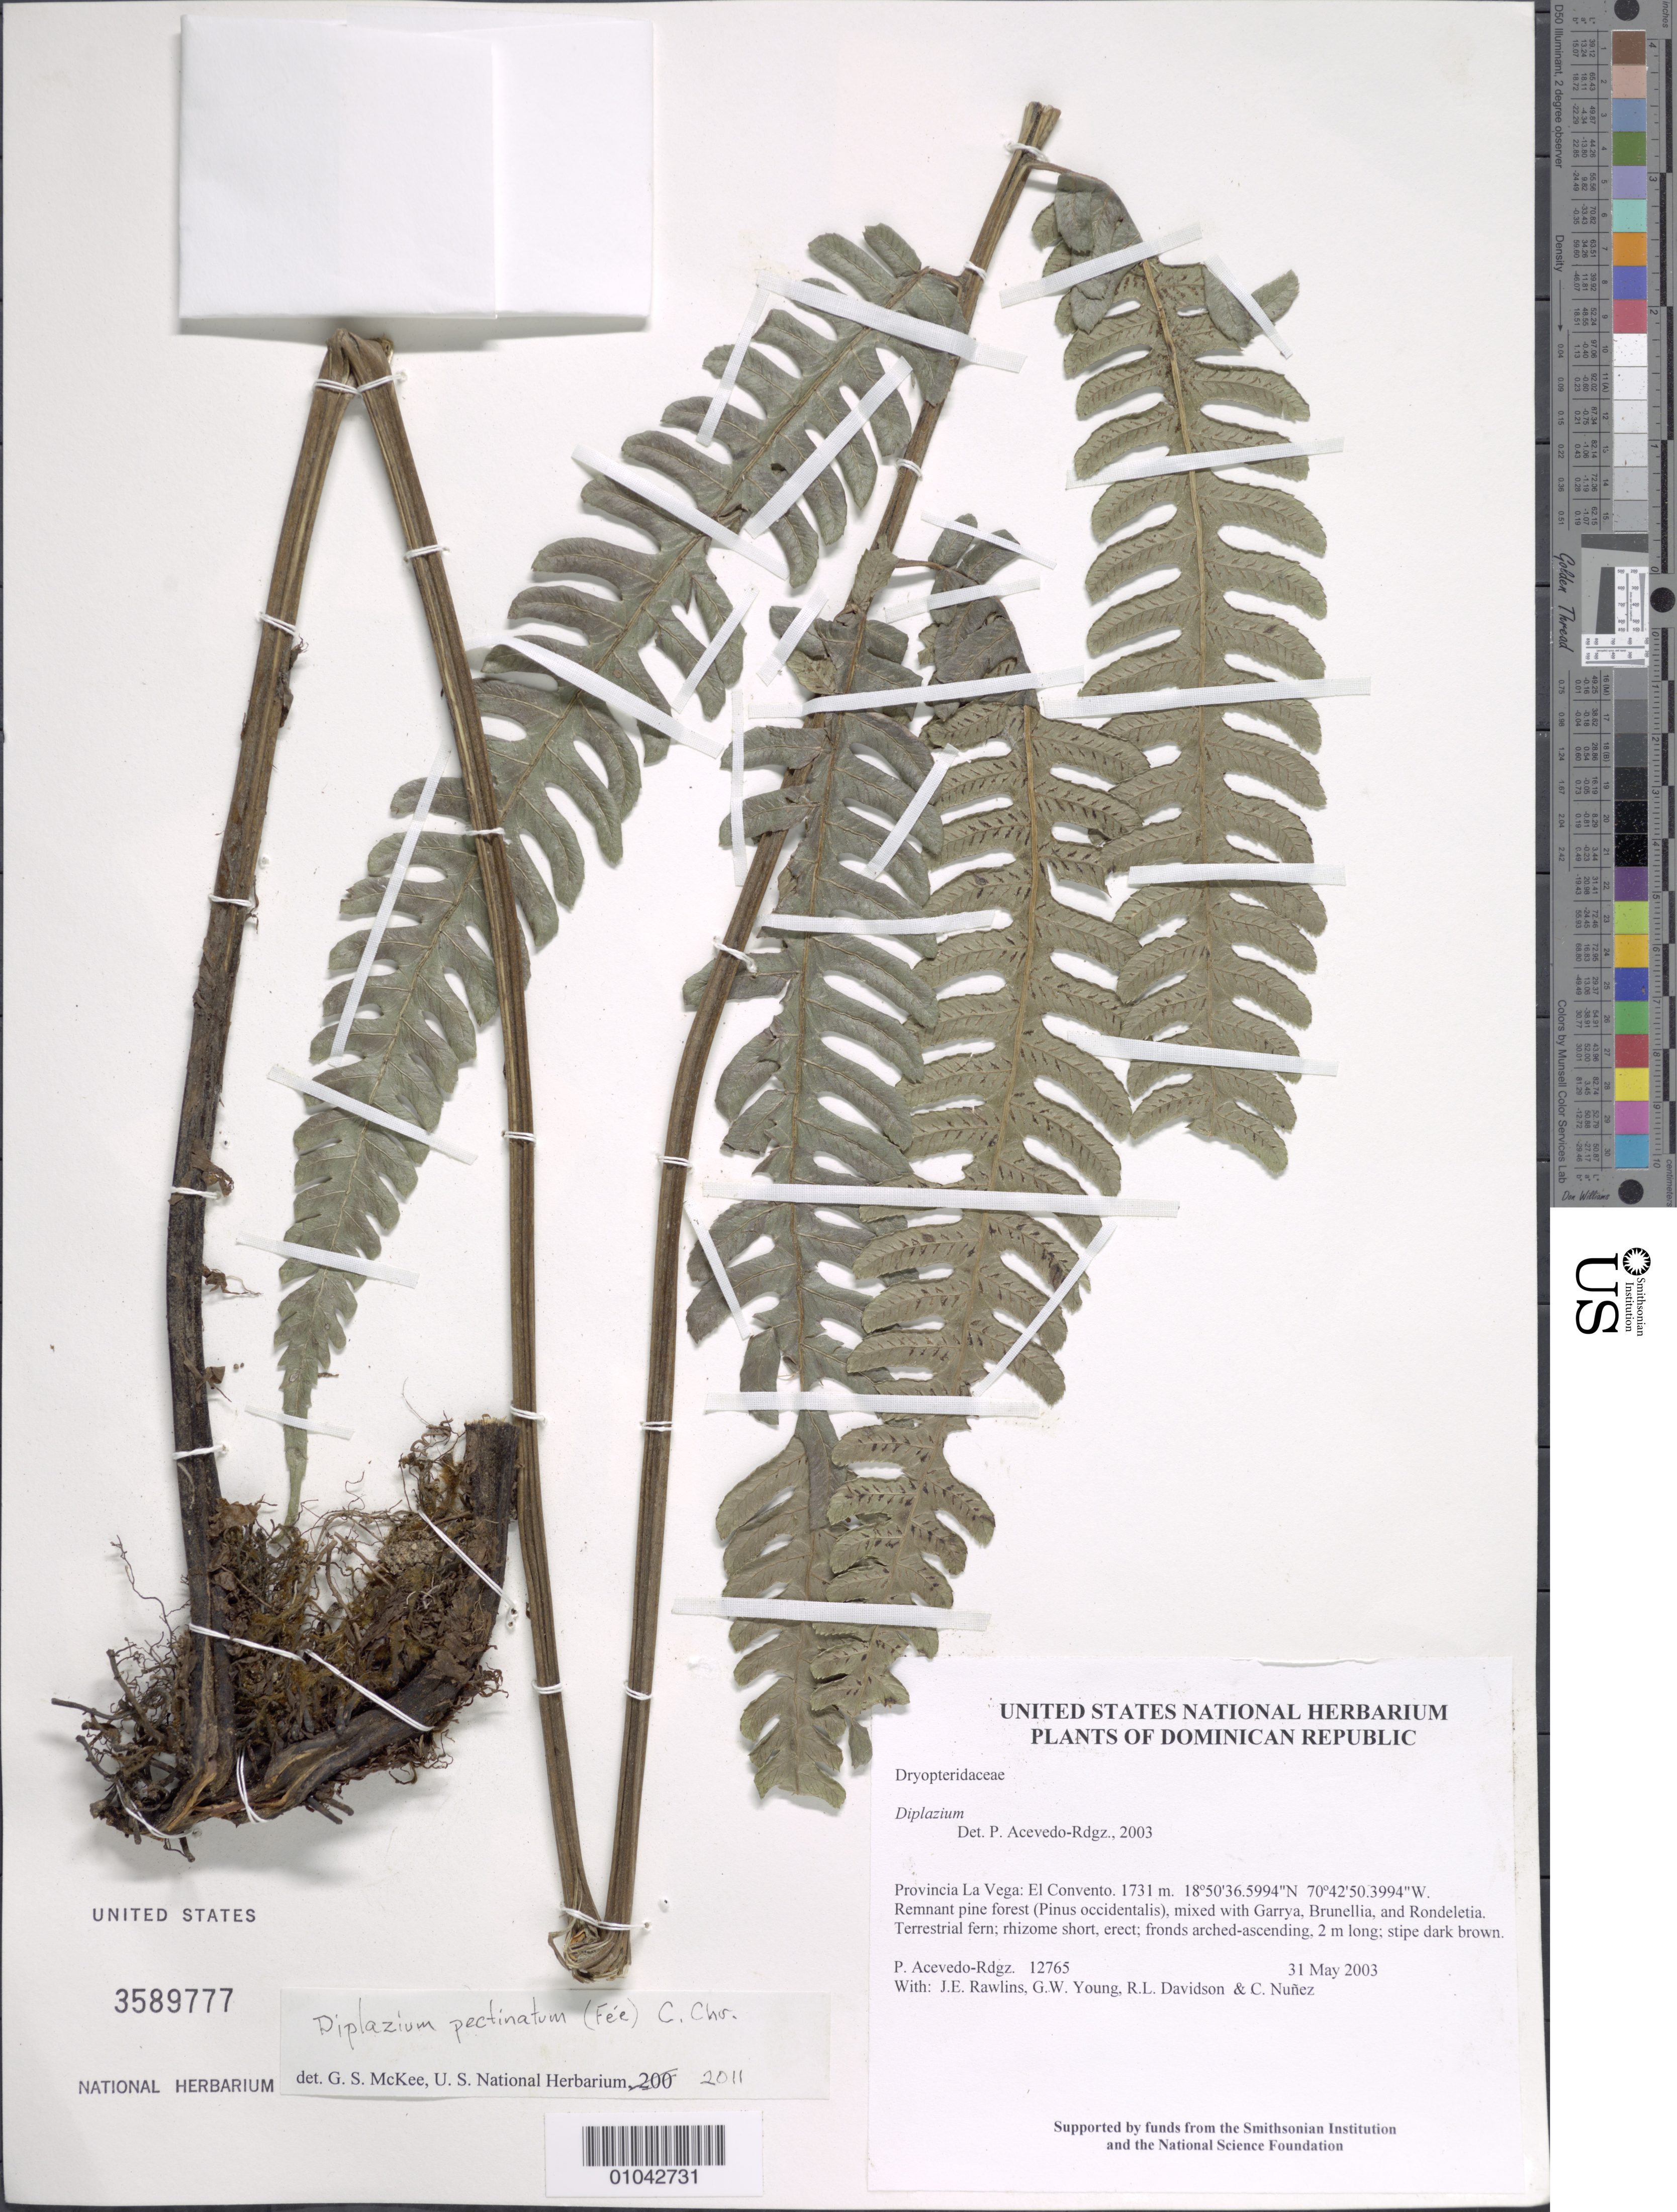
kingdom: Plantae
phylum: Tracheophyta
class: Polypodiopsida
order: Polypodiales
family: Athyriaceae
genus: Diplazium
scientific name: Diplazium lindbergii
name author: (Mett.) Christ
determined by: Sánchez, C.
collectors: P. Acevedo-Rodr., J. Rawlins, G. Young, R. Davidson & C. Nunez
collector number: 12765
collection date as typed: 31 May 2003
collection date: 2003-05-31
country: Dominican Republic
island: Hispaniola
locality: Provincia La Vega: El Convento.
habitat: Remnant pine forest (Pinus occidentalis), mixed with Garrya, Brunellia, and Rondeletia.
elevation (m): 1731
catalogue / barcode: US 3589777